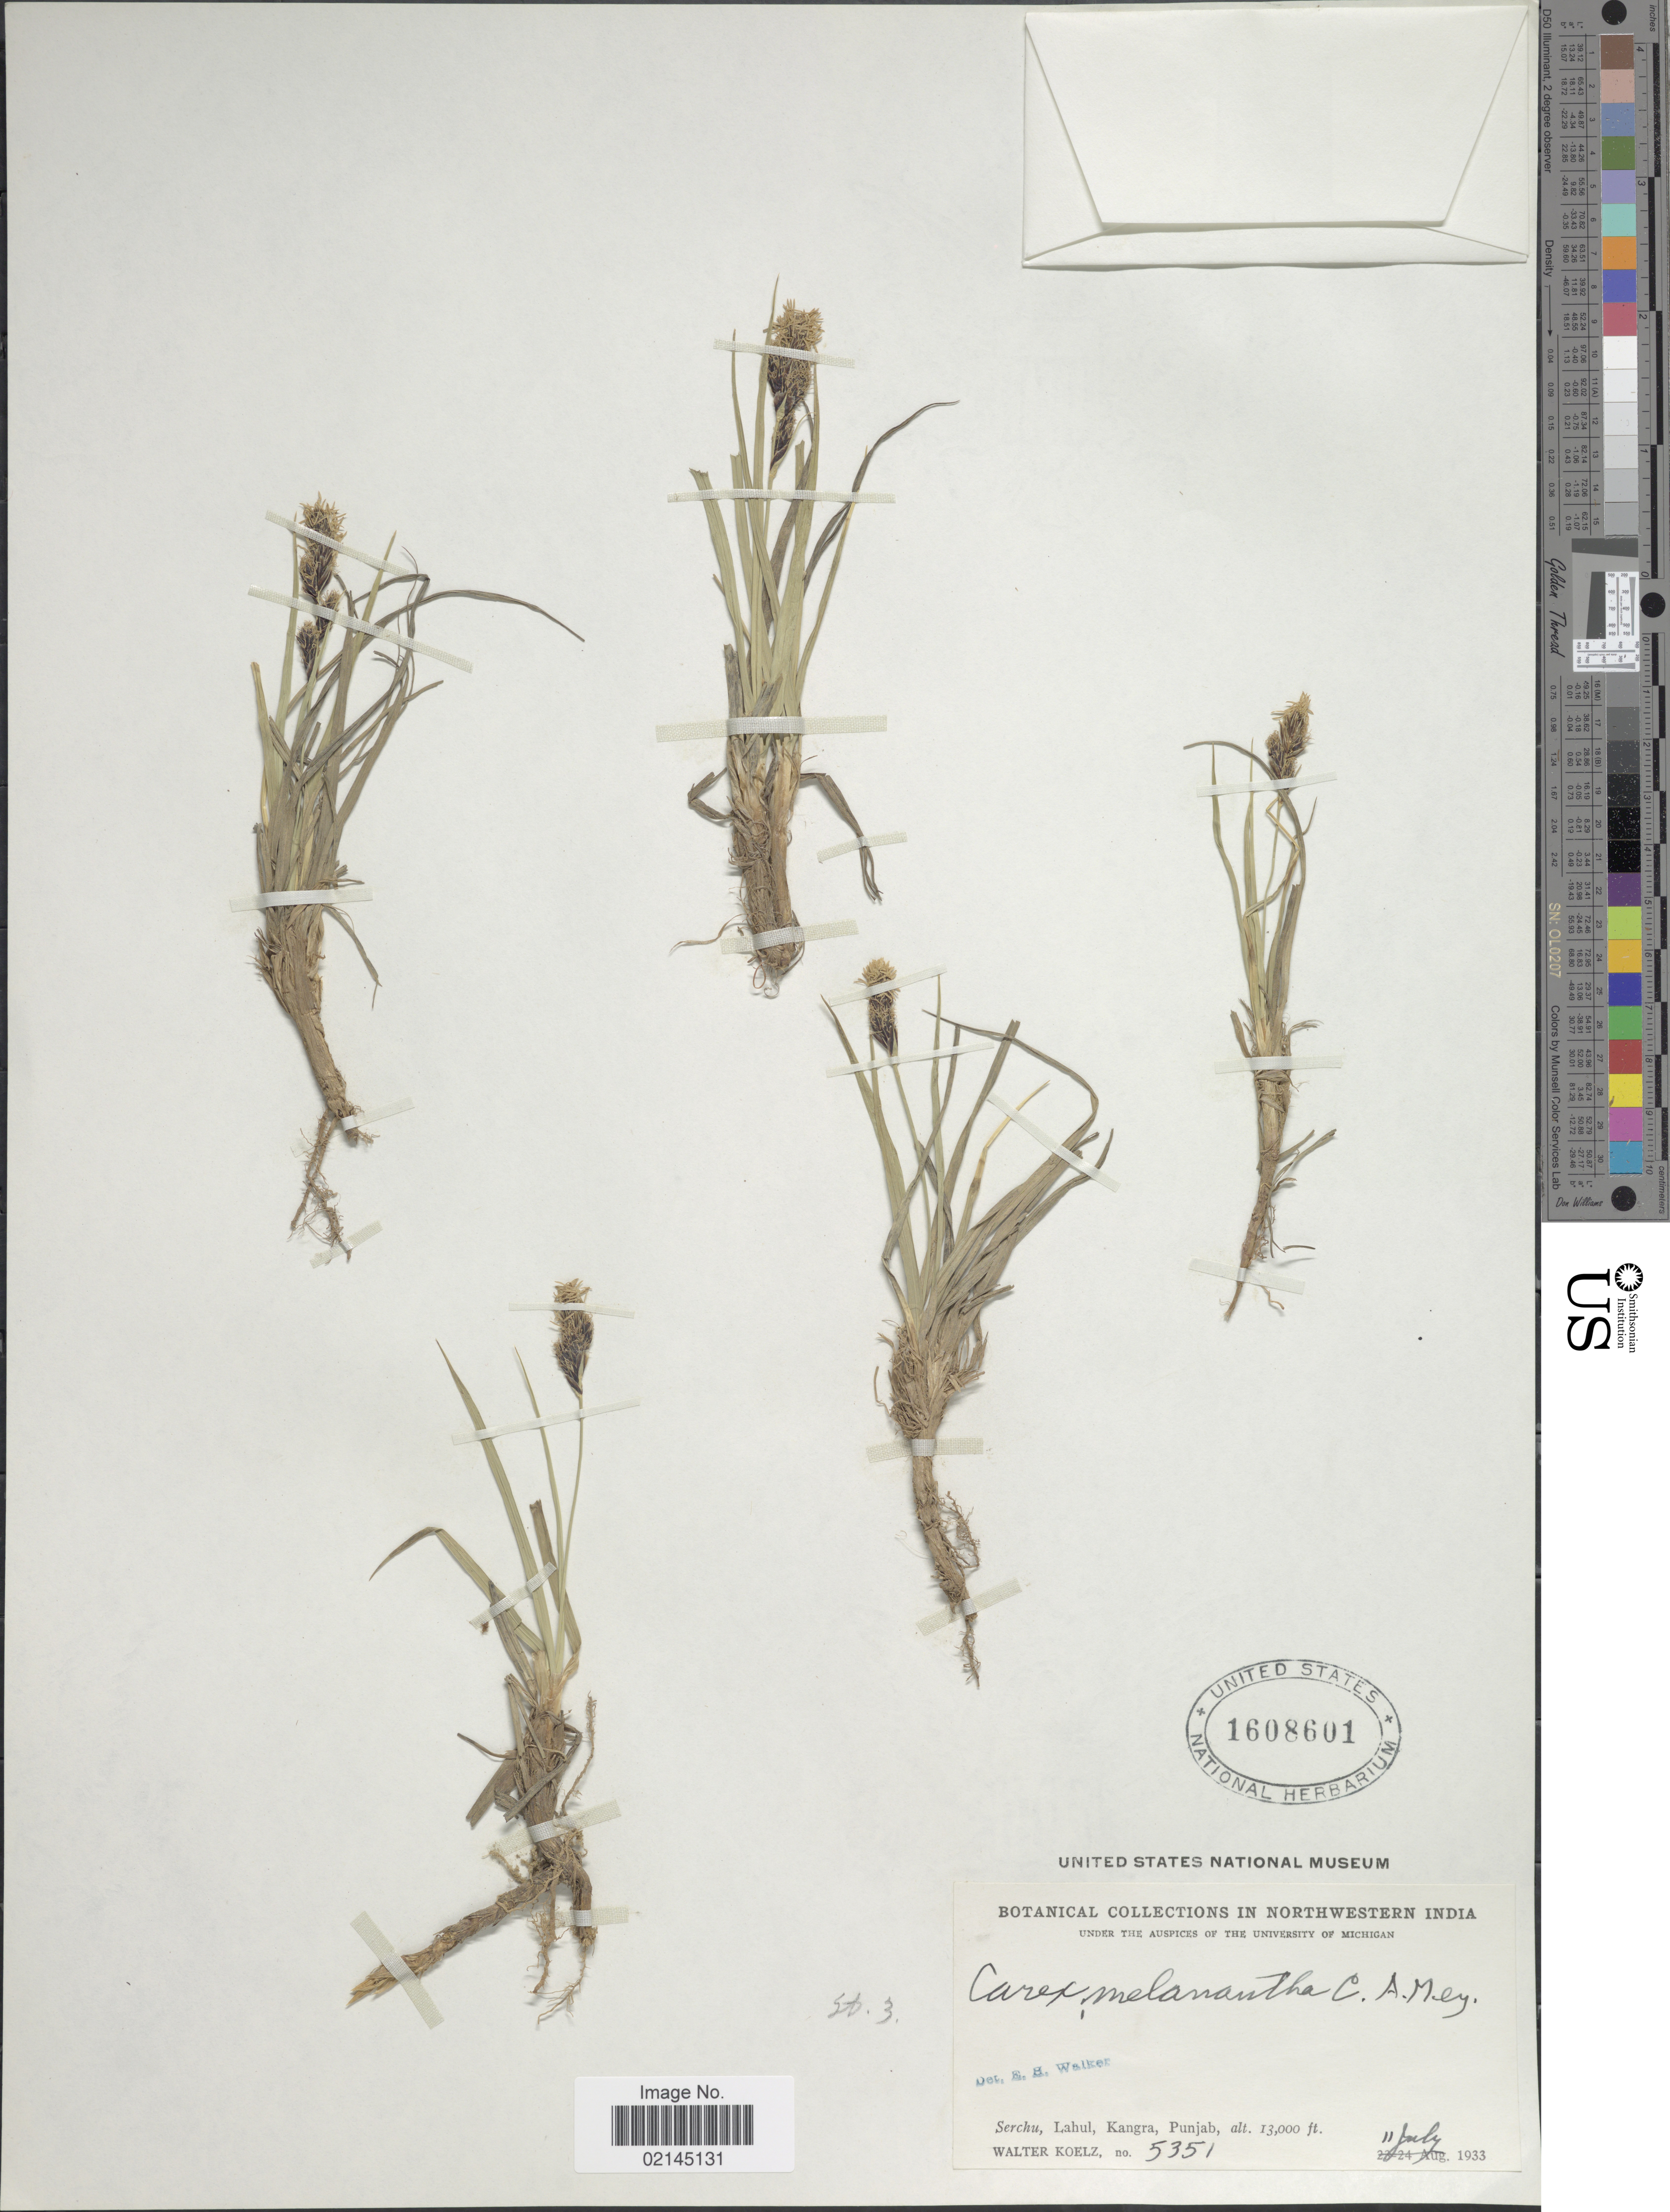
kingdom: Plantae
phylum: Tracheophyta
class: Liliopsida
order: Poales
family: Cyperaceae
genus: Carex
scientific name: Carex melanantha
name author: C.A. Mey.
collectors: W. N. Koelz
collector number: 5351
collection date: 1933-07-11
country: India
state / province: Punjab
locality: Northwestern India, Serchu, Lahul, Kangra, Punjab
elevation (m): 3962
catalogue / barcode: US 1608601